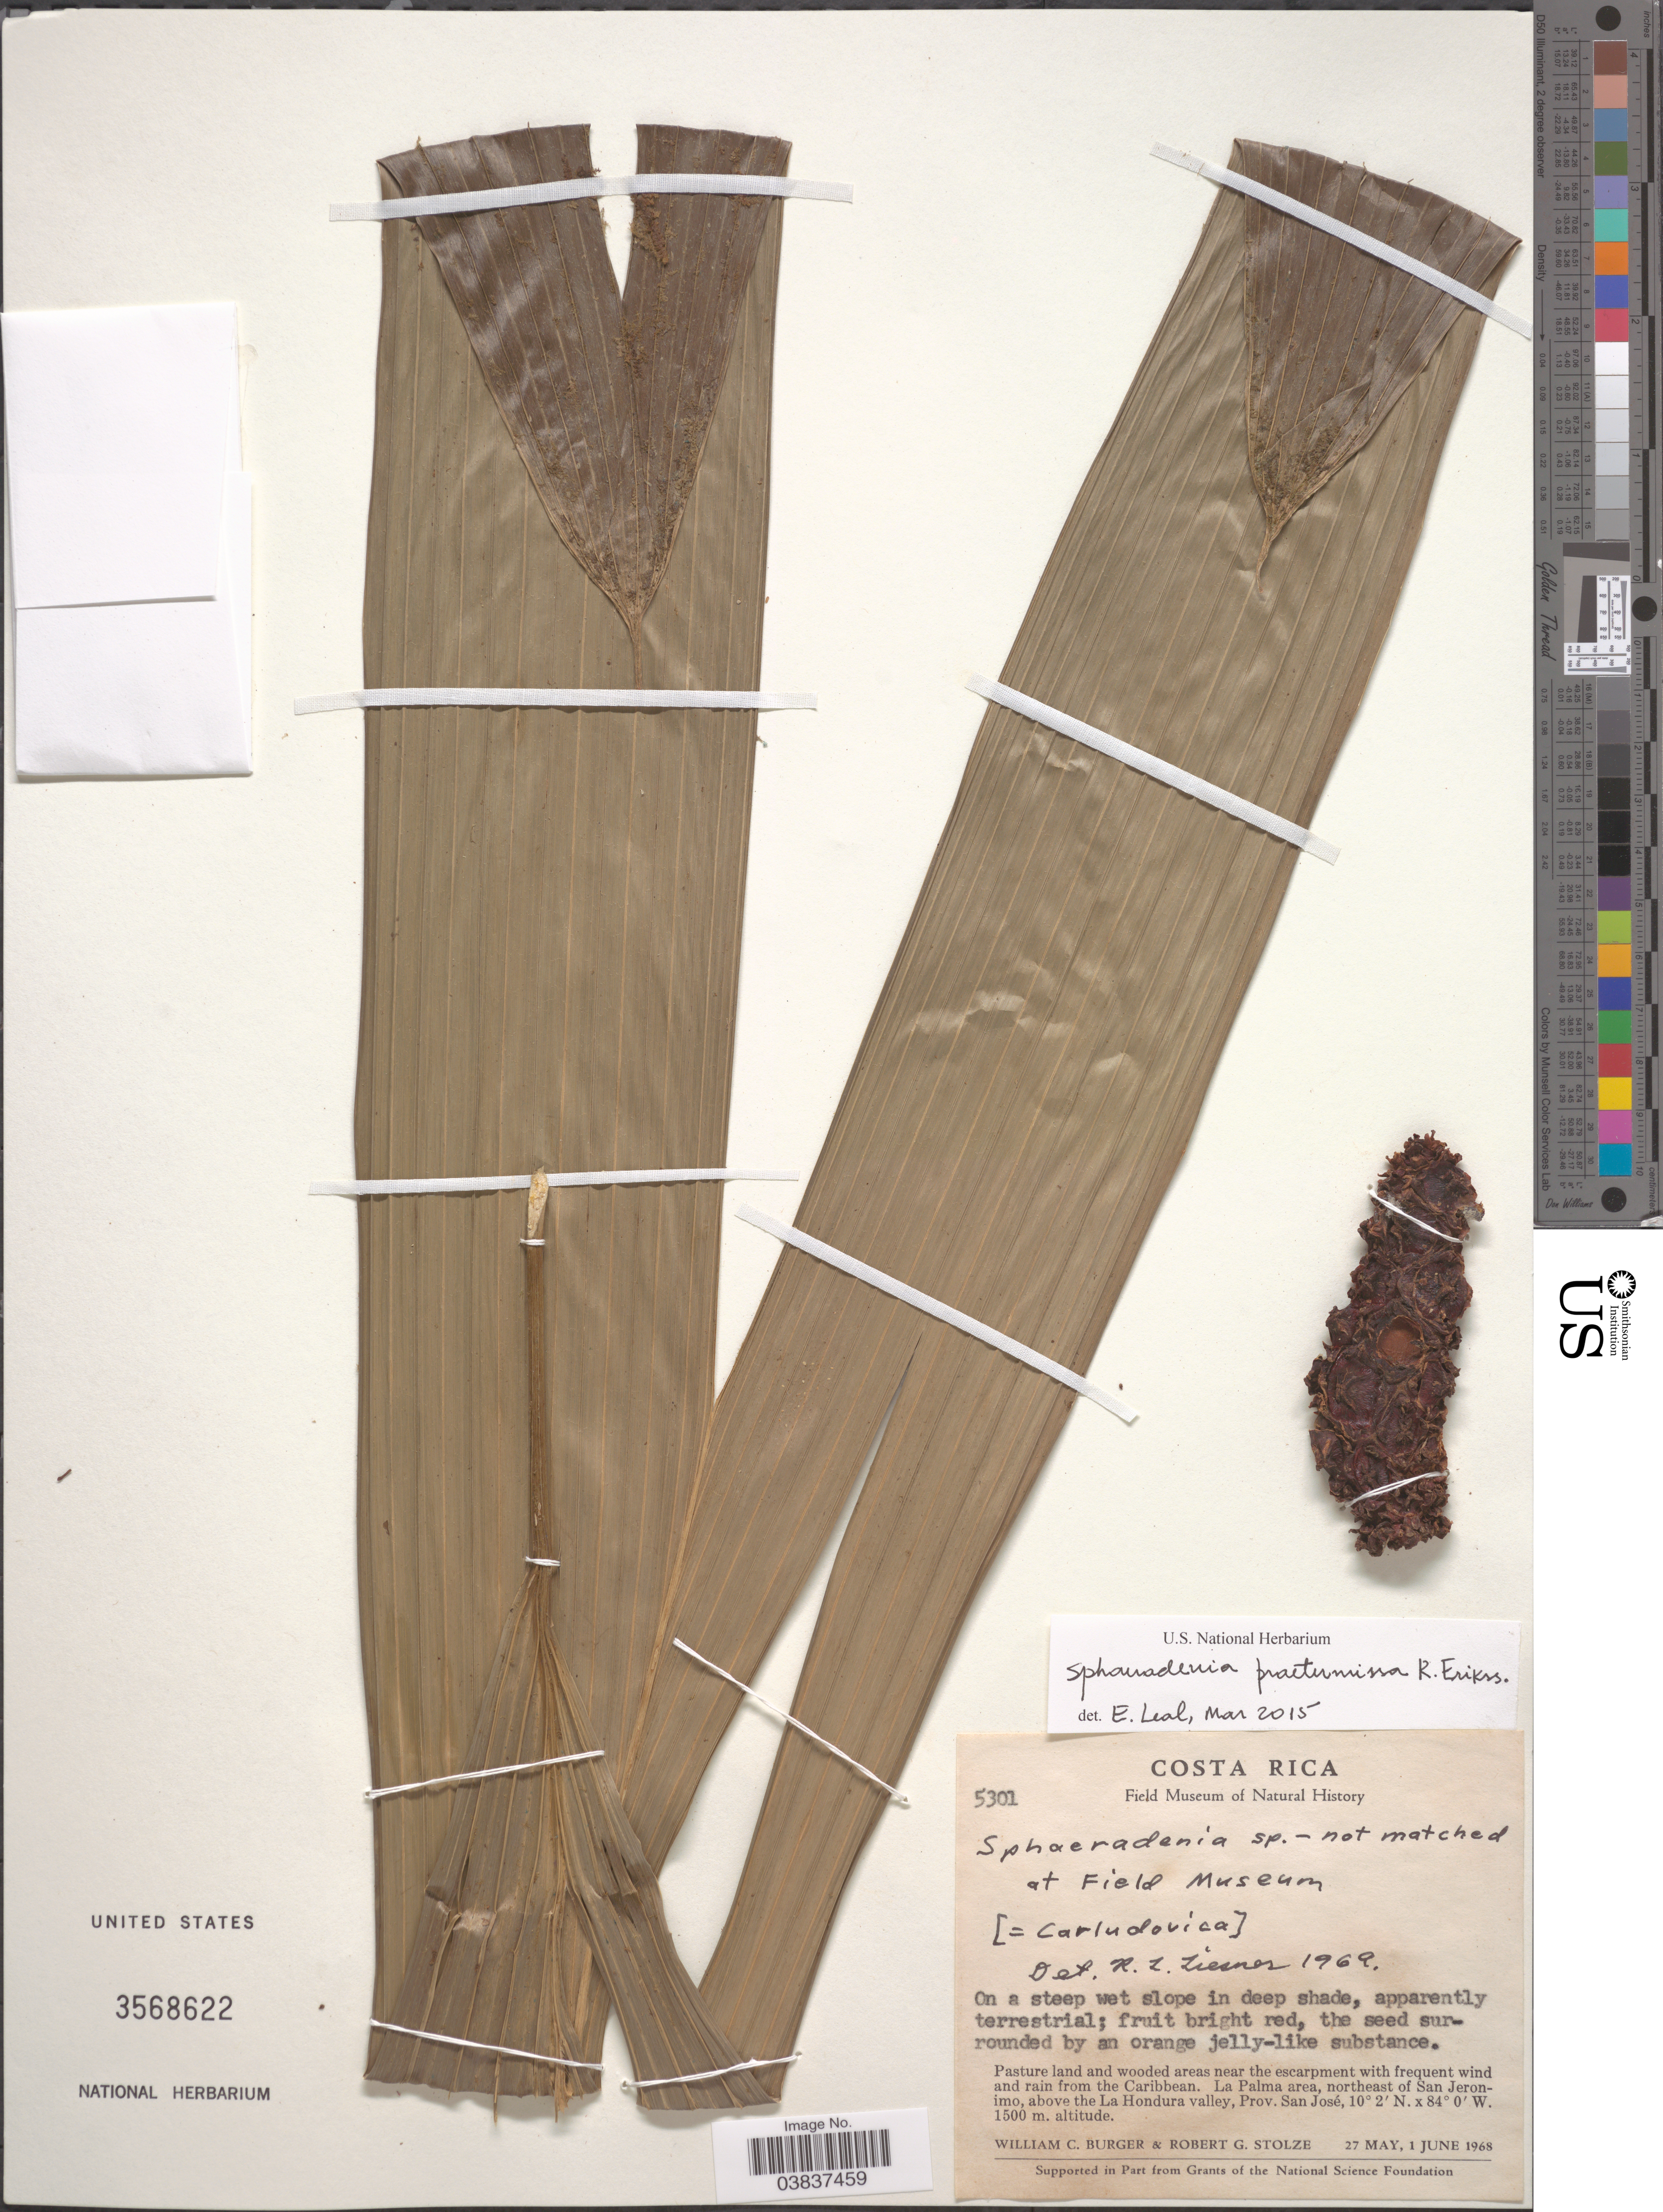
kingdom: Plantae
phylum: Tracheophyta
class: Liliopsida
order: Pandanales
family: Cyclanthaceae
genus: Sphaeradenia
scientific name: Sphaeradenia praetermissa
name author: R. Erikss.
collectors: W. Burger & R. G. Stolze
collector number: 5301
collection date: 1968-05-27/1968-06-01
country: Costa Rica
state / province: San José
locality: La Palma area, northeast of San Jeronimo, above the La Hondura valley.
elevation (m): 1500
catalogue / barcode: US 3568622